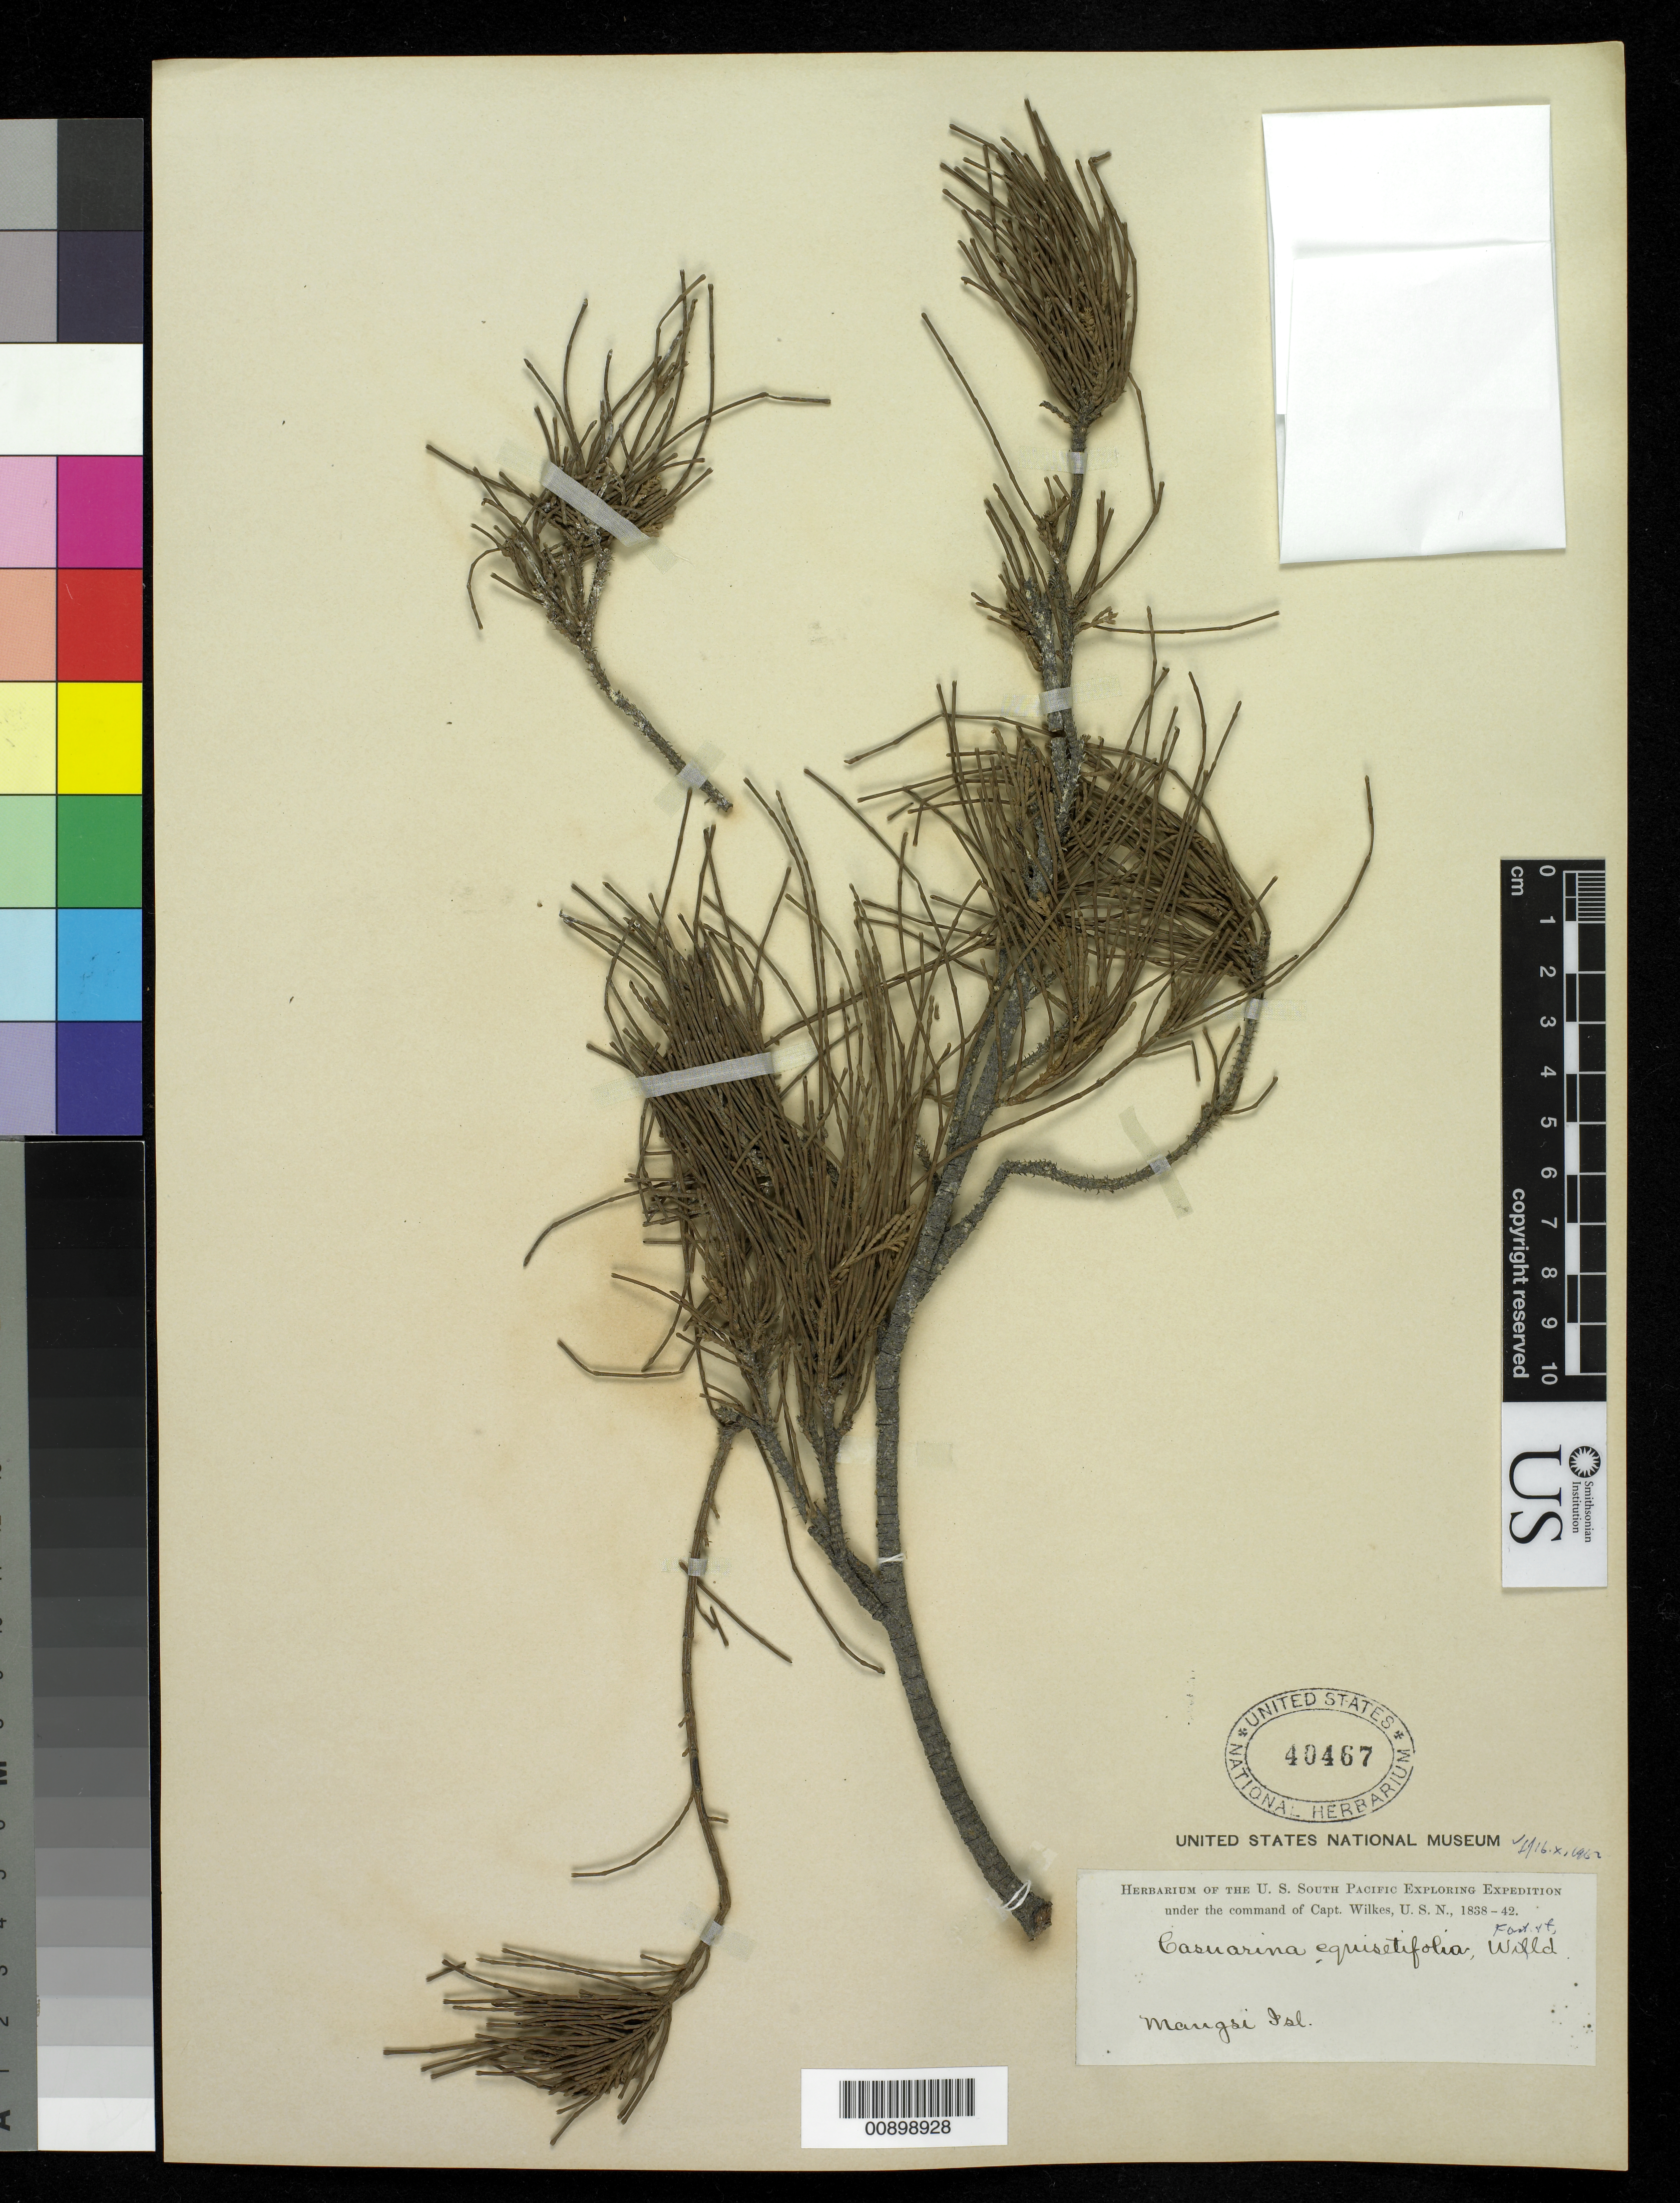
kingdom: Plantae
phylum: Tracheophyta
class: Magnoliopsida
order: Fagales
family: Casuarinaceae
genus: Casuarina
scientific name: Casuarina equisetifolia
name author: L.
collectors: Wilkes Explor. Exped.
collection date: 1838/1842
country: Philippines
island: Mangsee Islands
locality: Mangsi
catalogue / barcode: US 40467